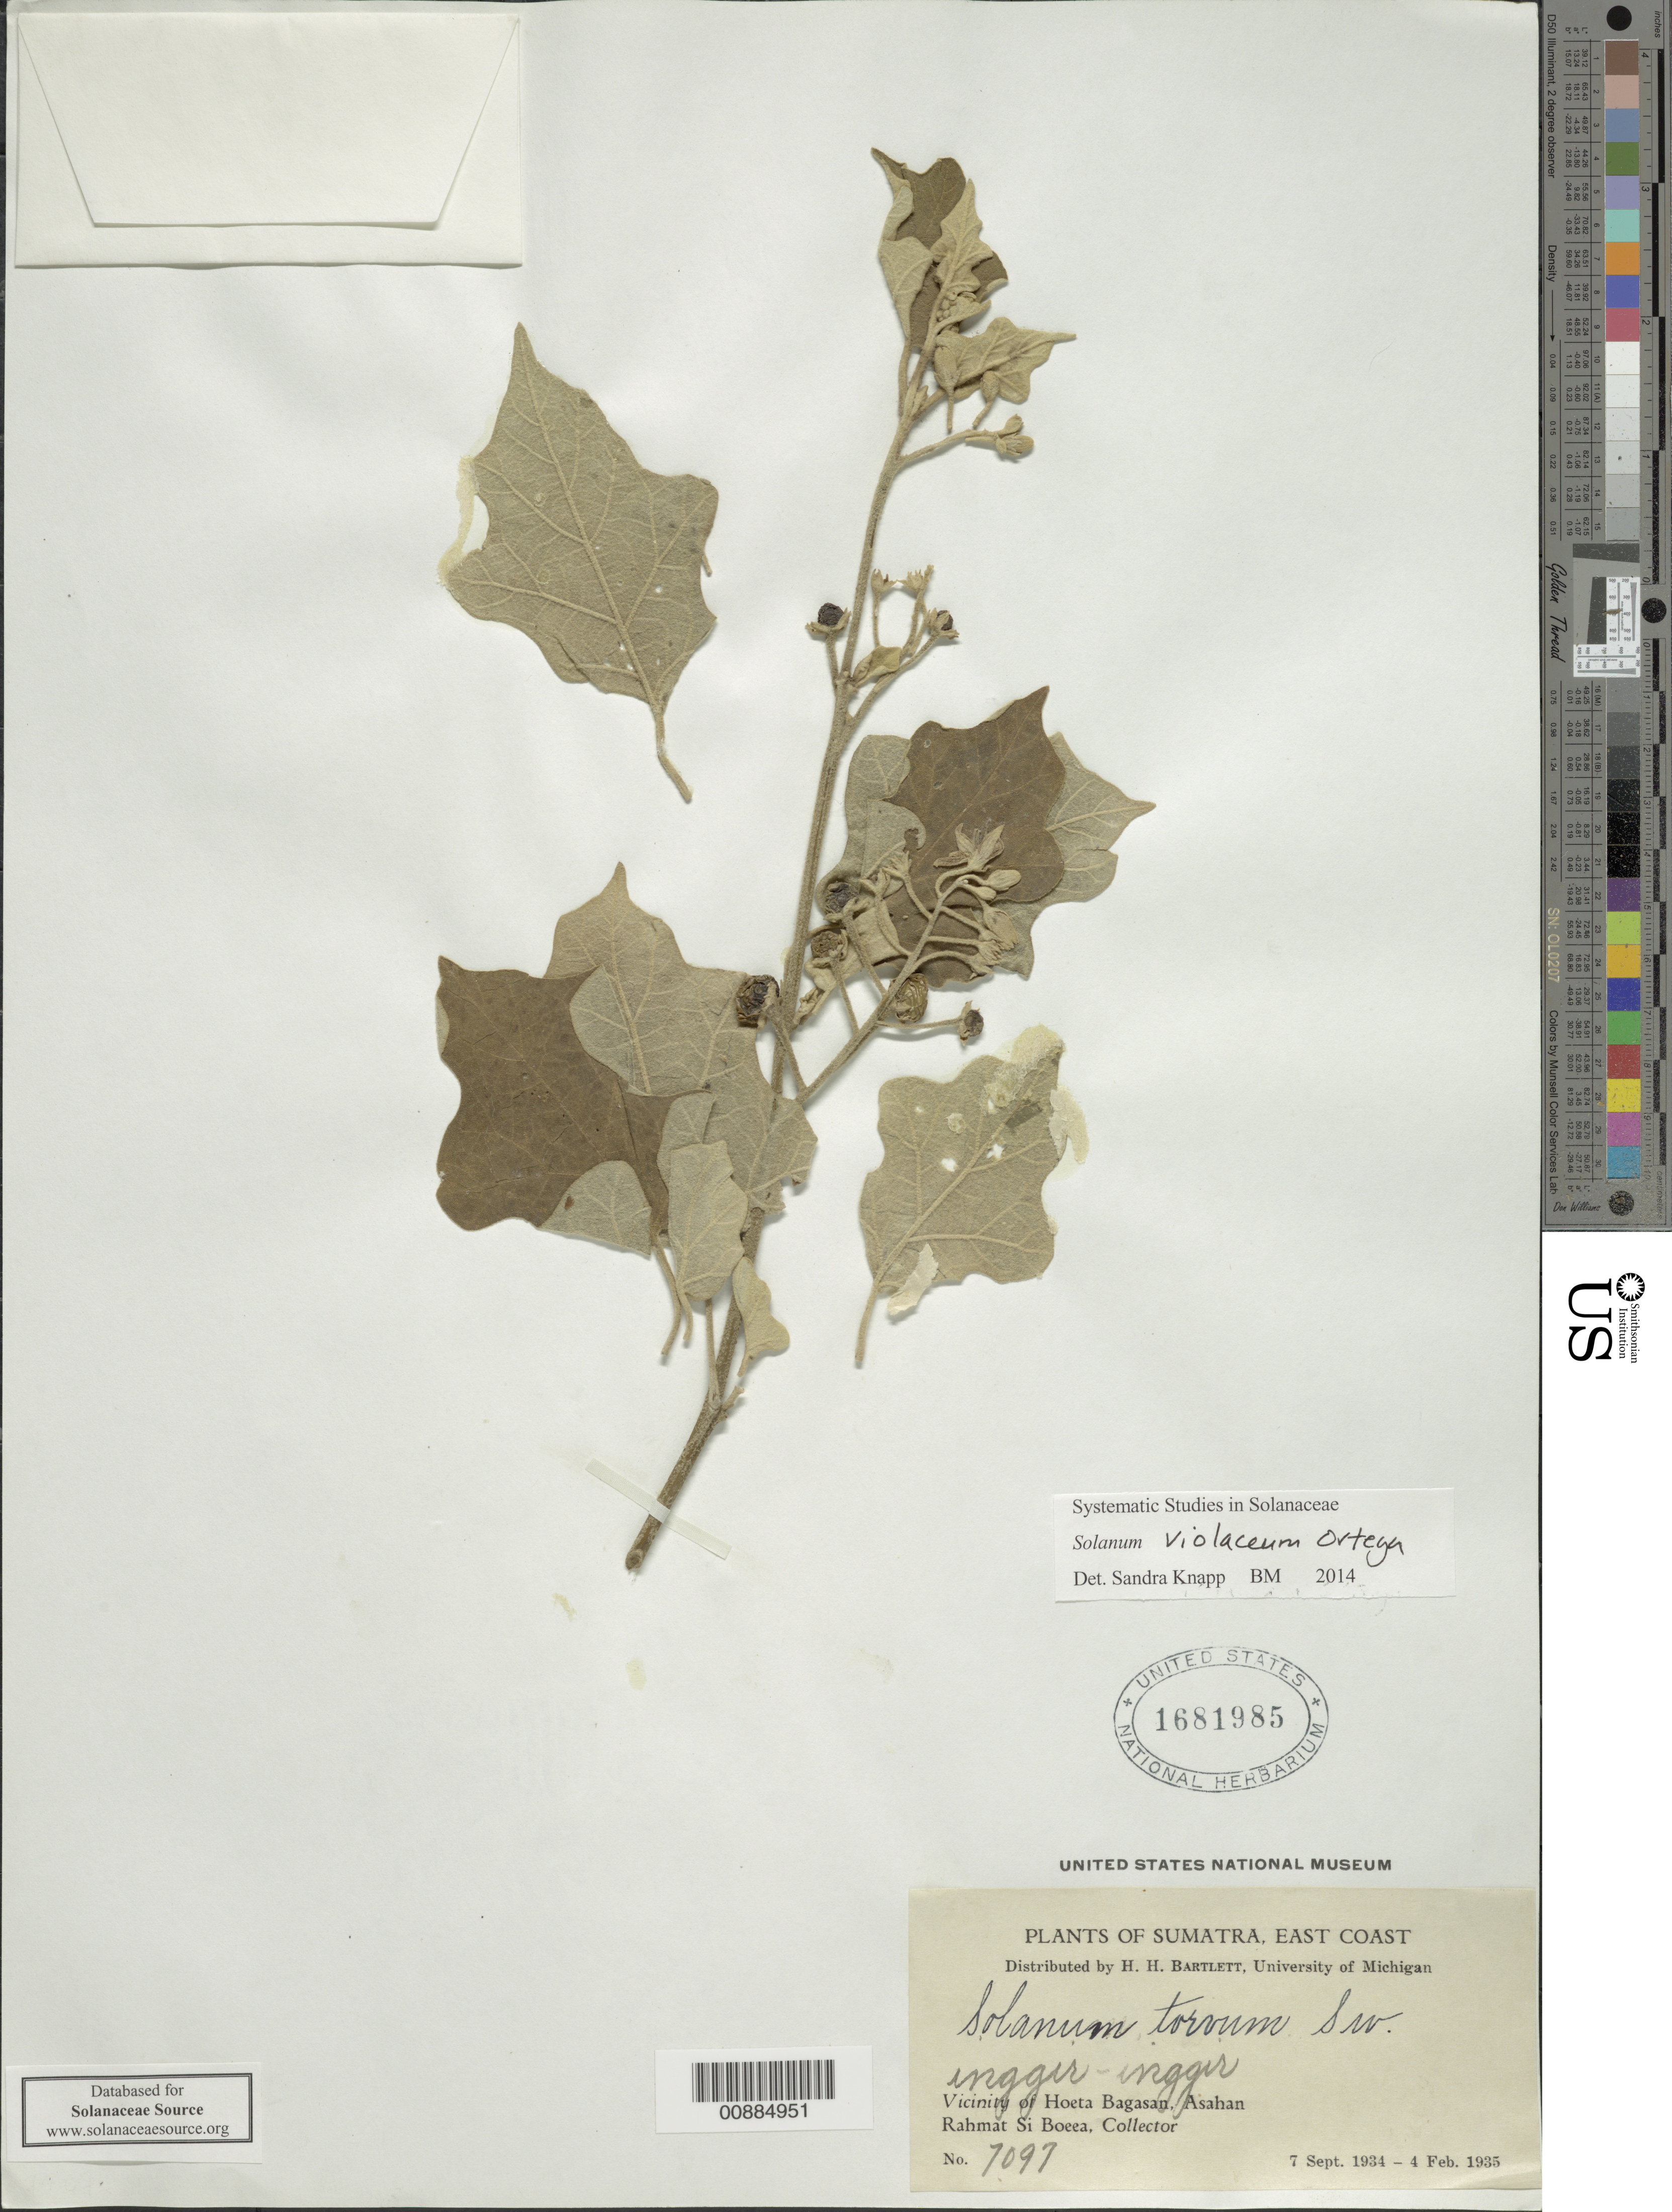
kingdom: Plantae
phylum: Tracheophyta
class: Magnoliopsida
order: Solanales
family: Solanaceae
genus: Solanum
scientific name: Solanum violaceum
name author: Ortega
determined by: Knapp, S. D.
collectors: Rahmat Si Boeea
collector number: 7097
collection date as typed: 07 Sep 1934 to 04 Feb 1935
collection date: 1934-09-07/1935-02-04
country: Indonesia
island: Sumatra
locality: Vicinity of Hoeta Bagasan, Asahan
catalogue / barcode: US 1681985